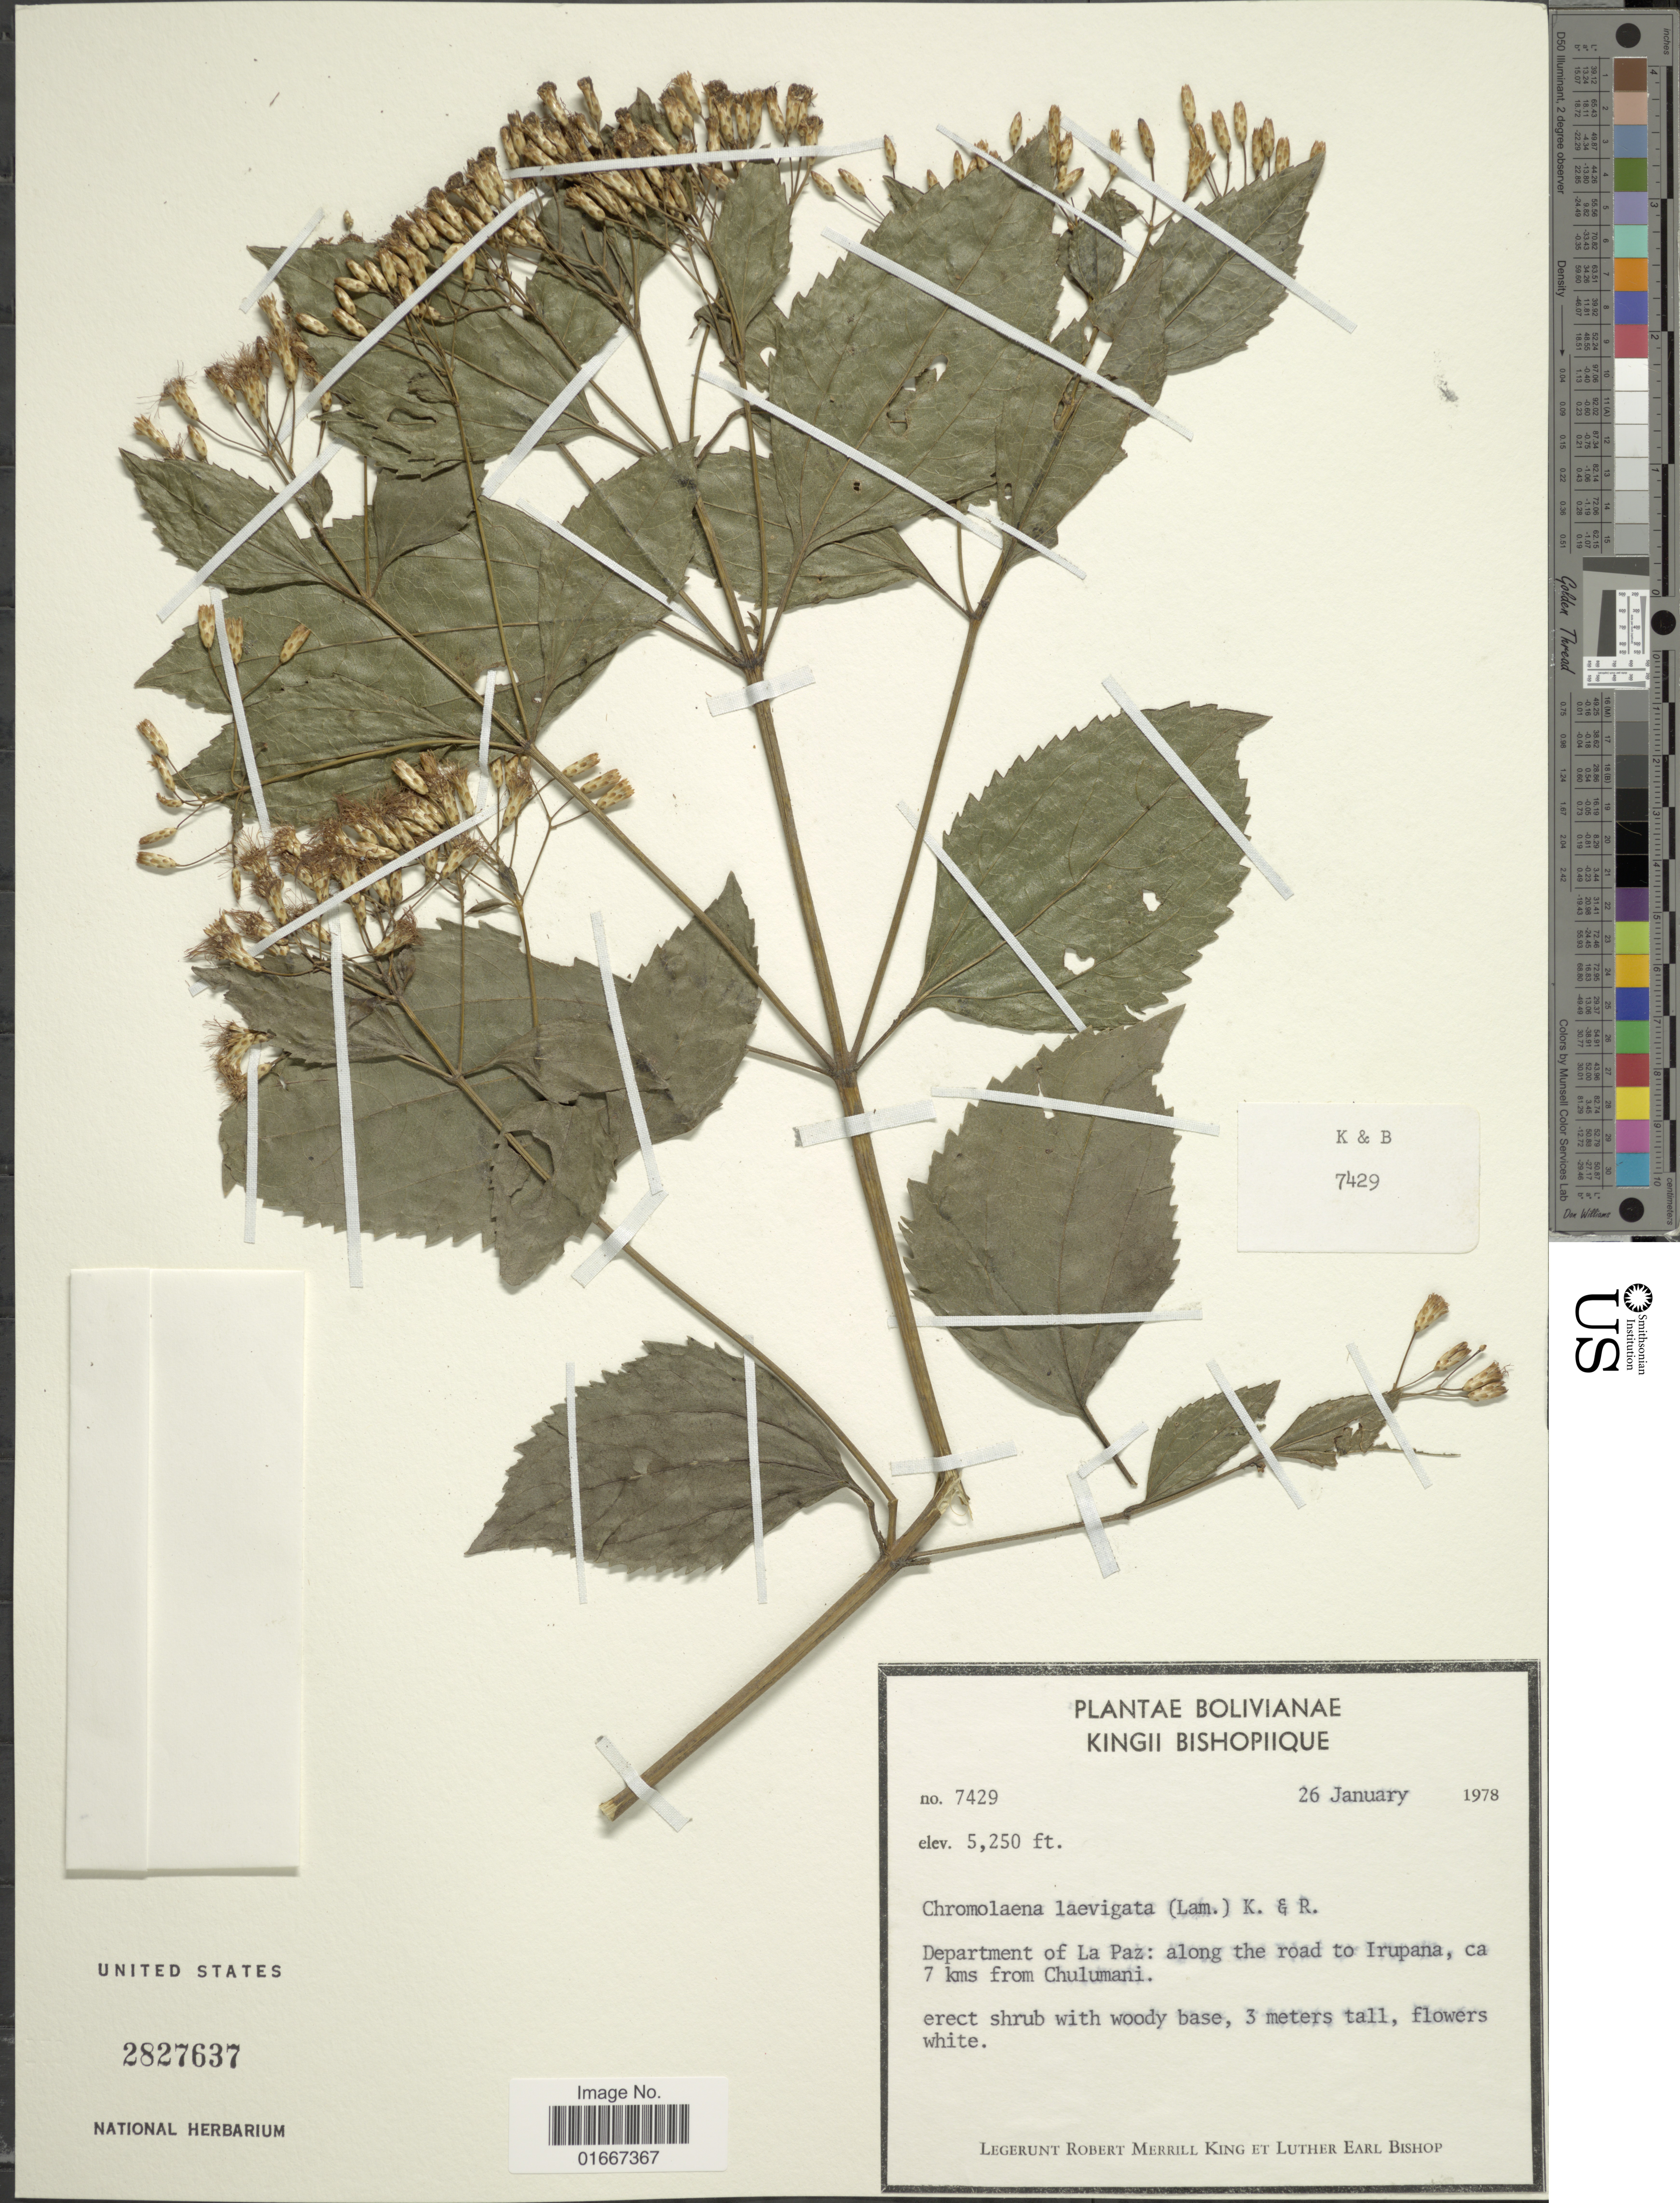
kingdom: Plantae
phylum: Tracheophyta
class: Magnoliopsida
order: Asterales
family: Asteraceae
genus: Chromolaena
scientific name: Chromolaena laevigata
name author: (Lam.) R.M. King & H. Rob.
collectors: R. M. King & L. E. Bishop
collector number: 7429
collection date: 1978-01-26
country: Bolivia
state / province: La Paz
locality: Along the road to Irupana, ca7 kms from Chulumani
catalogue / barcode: US 2827637